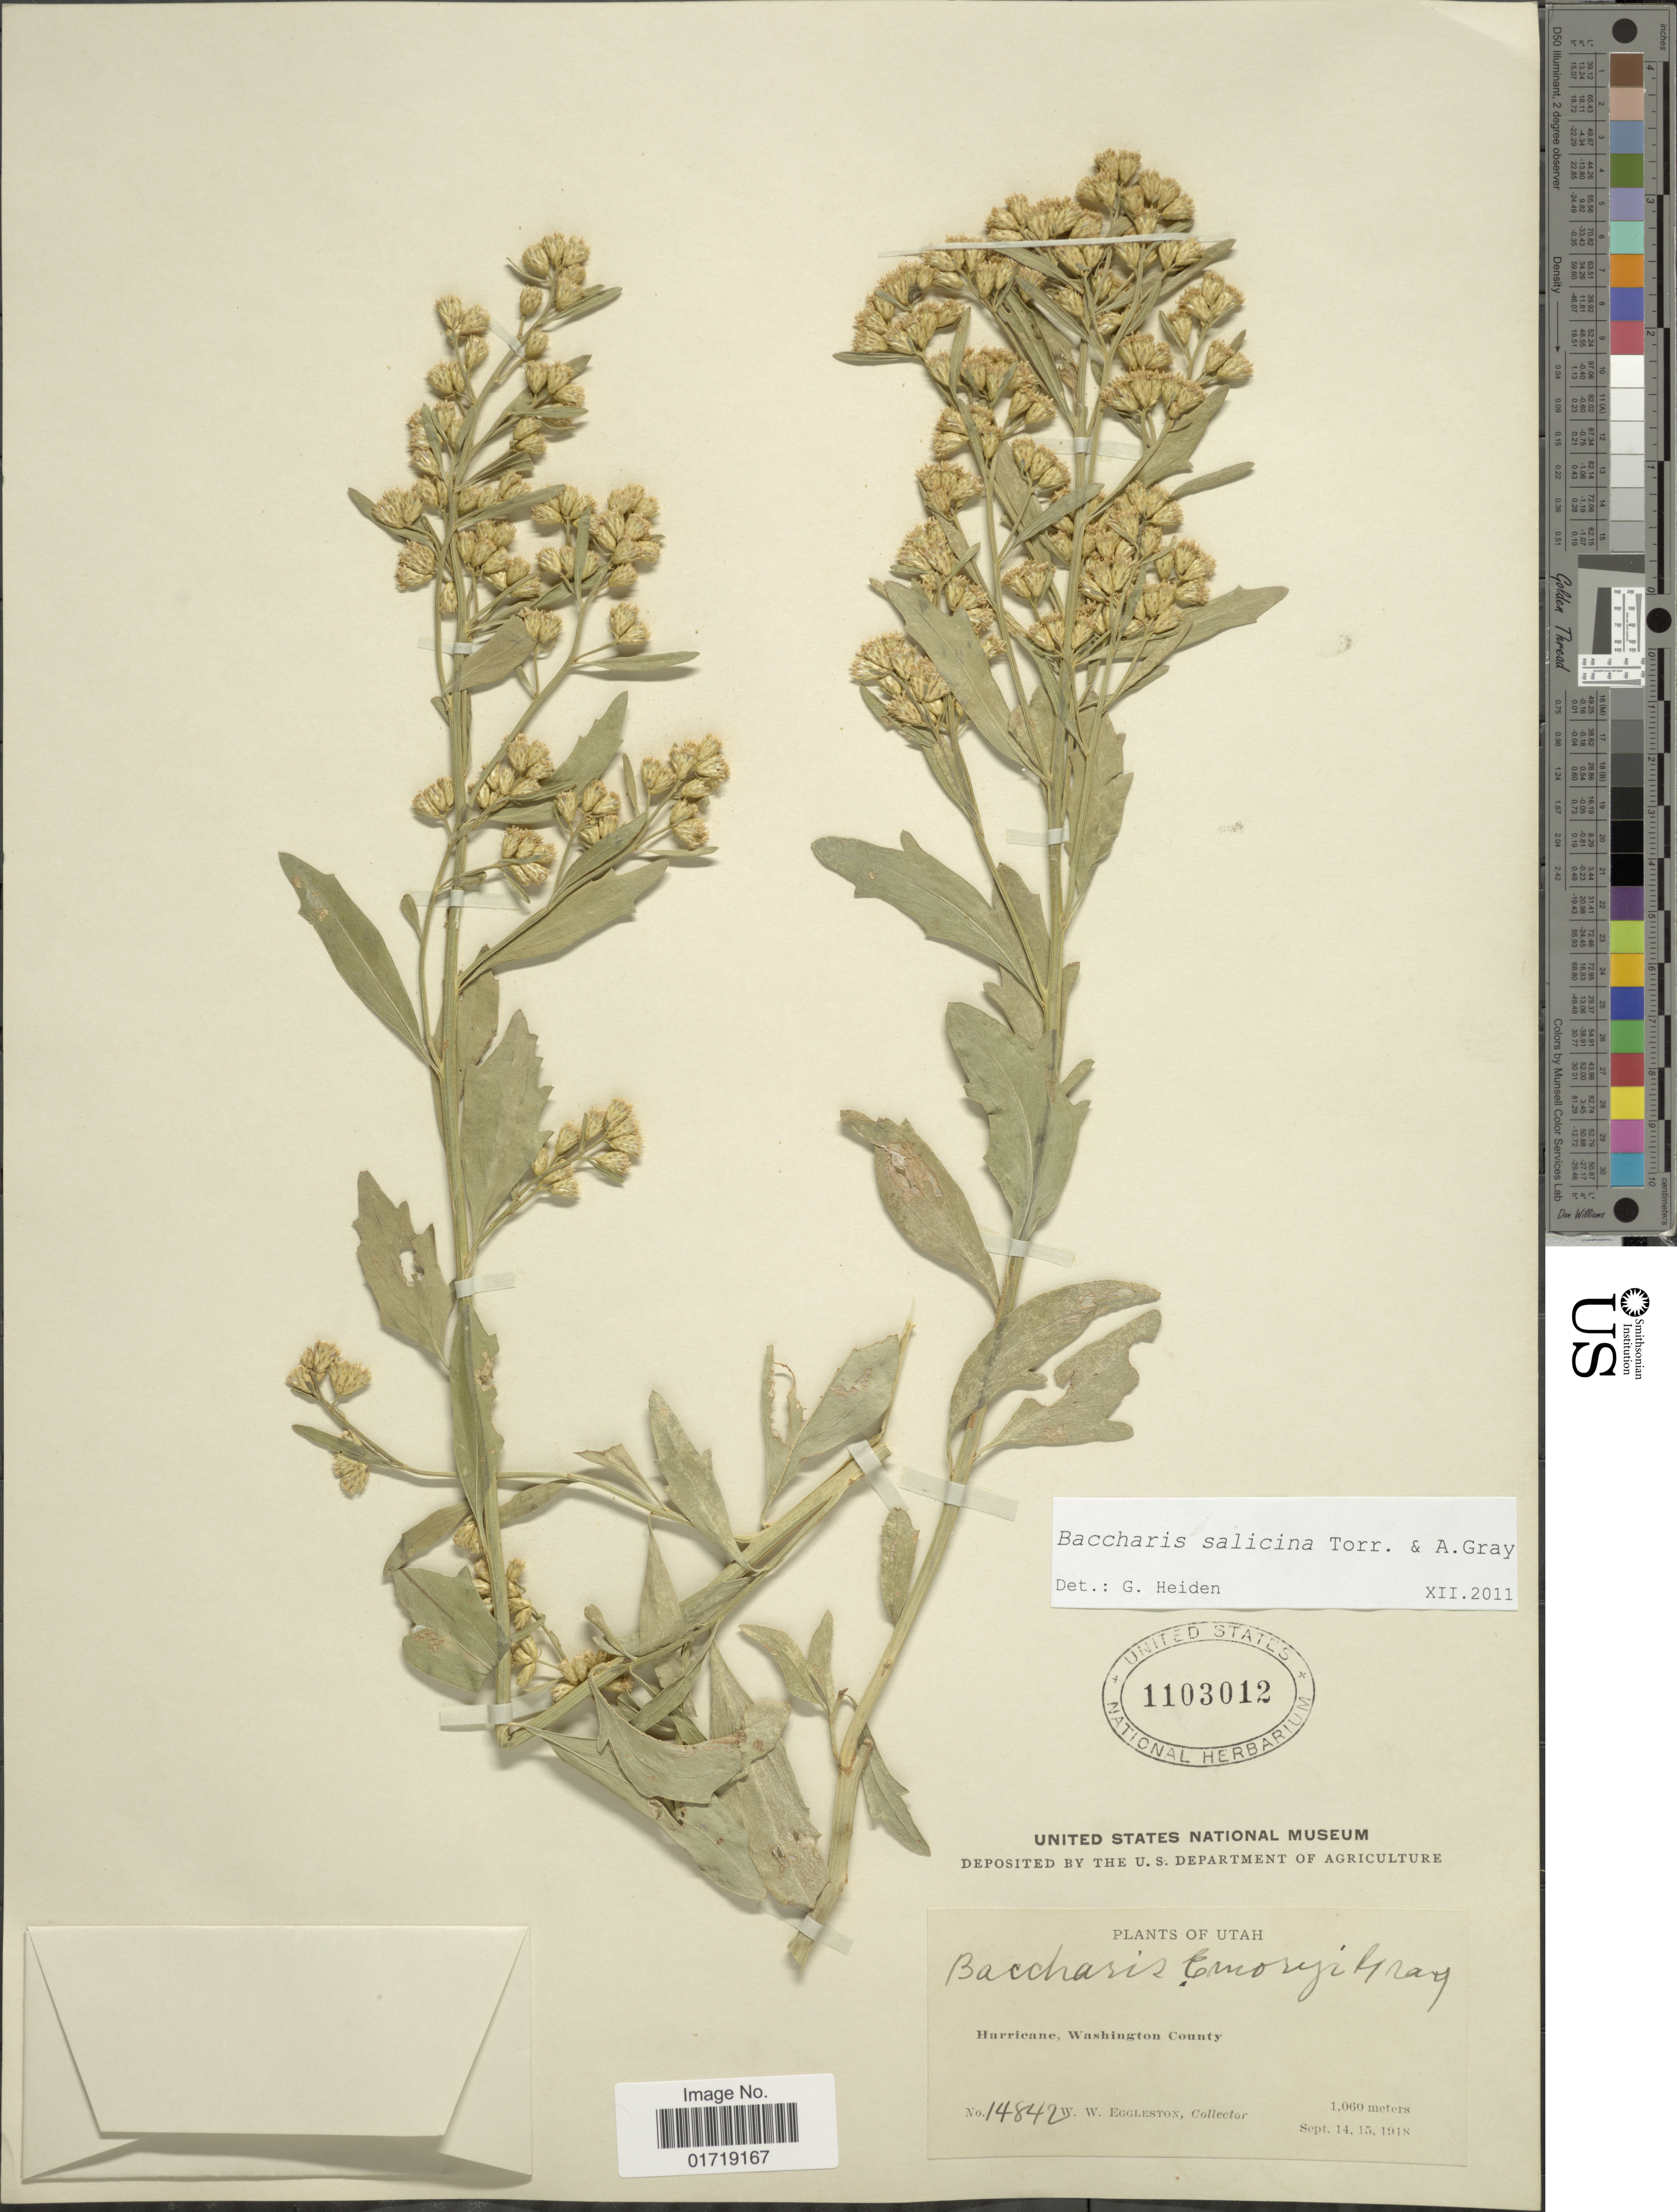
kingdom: Plantae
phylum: Tracheophyta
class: Magnoliopsida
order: Asterales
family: Asteraceae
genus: Baccharis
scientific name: Baccharis salicina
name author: Torr. & A. Gray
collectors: W. W. Eggleston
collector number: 14842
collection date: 1918-09-14/1918-09-15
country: United States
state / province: Utah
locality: Hurricane, Washington County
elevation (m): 1060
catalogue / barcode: US 1103012